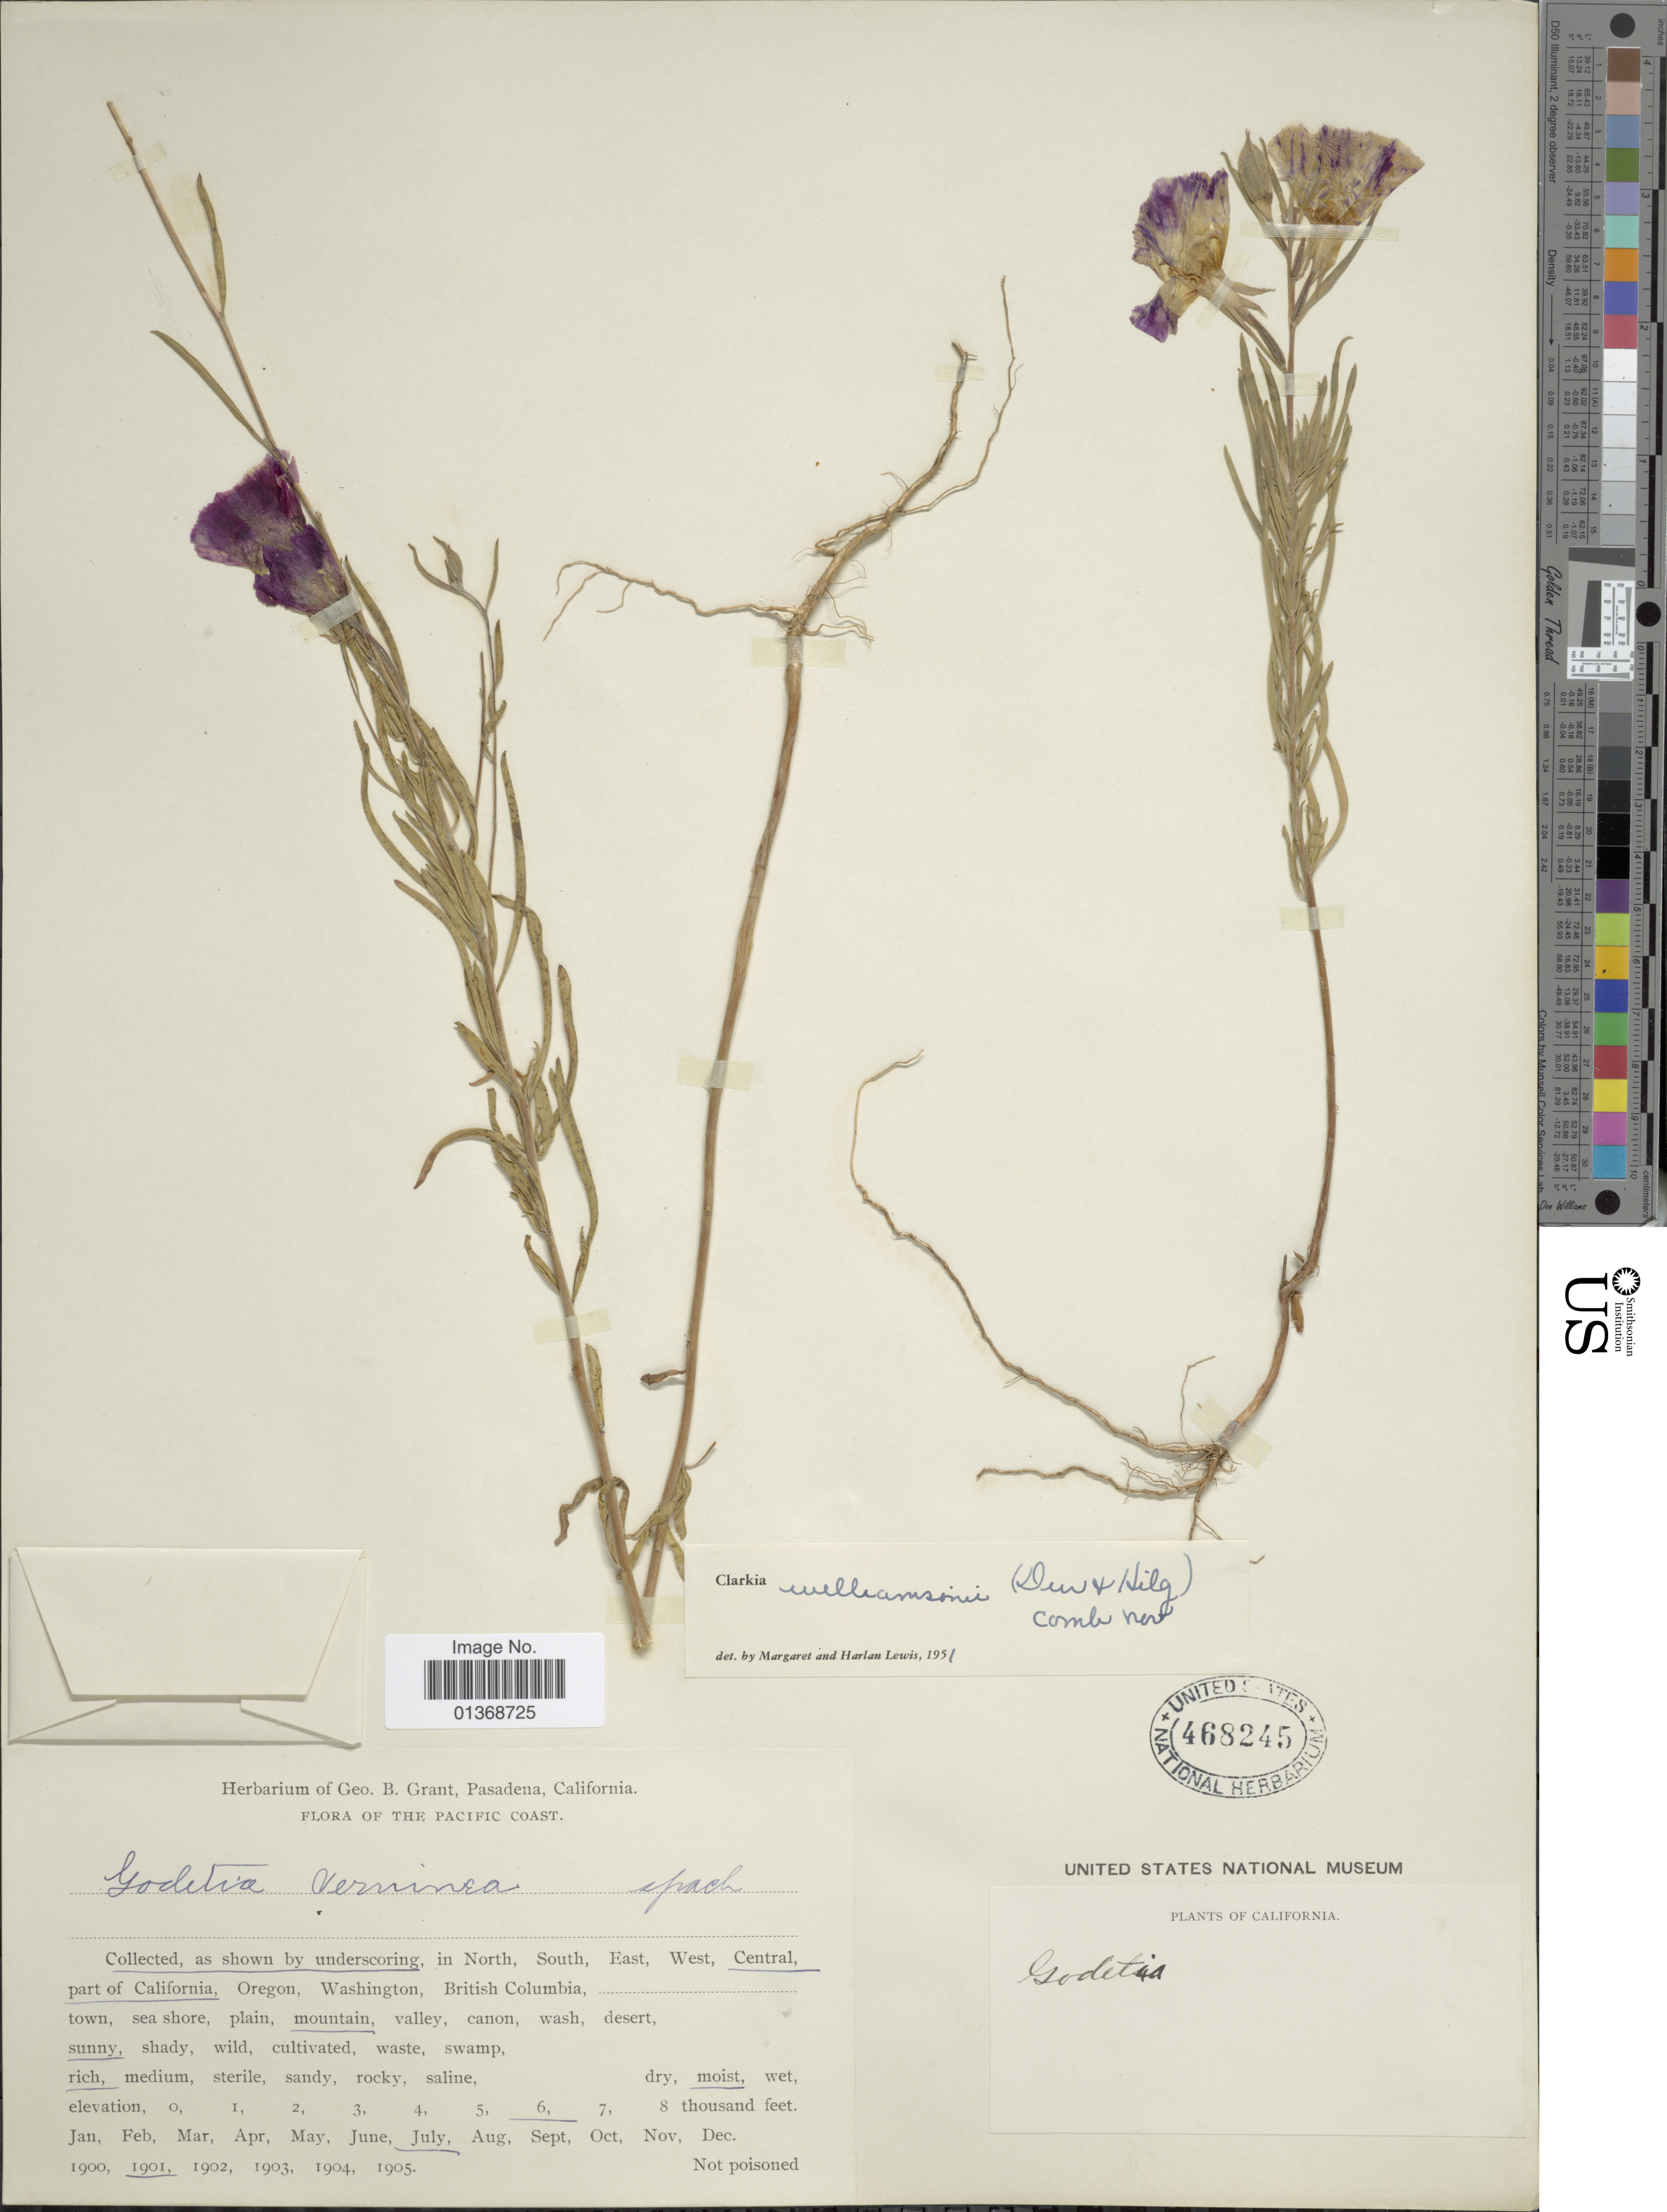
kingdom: Plantae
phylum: Tracheophyta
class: Magnoliopsida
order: Myrtales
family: Onagraceae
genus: Clarkia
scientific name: Clarkia williamsonii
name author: (Durand & Hilg.) F. H. Lewis & M.E. Lewis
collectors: ex herb. Geo. B. Grant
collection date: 1901-07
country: United States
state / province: California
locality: The Pacific Coast, Central part of California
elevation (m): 1829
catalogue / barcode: US 468245